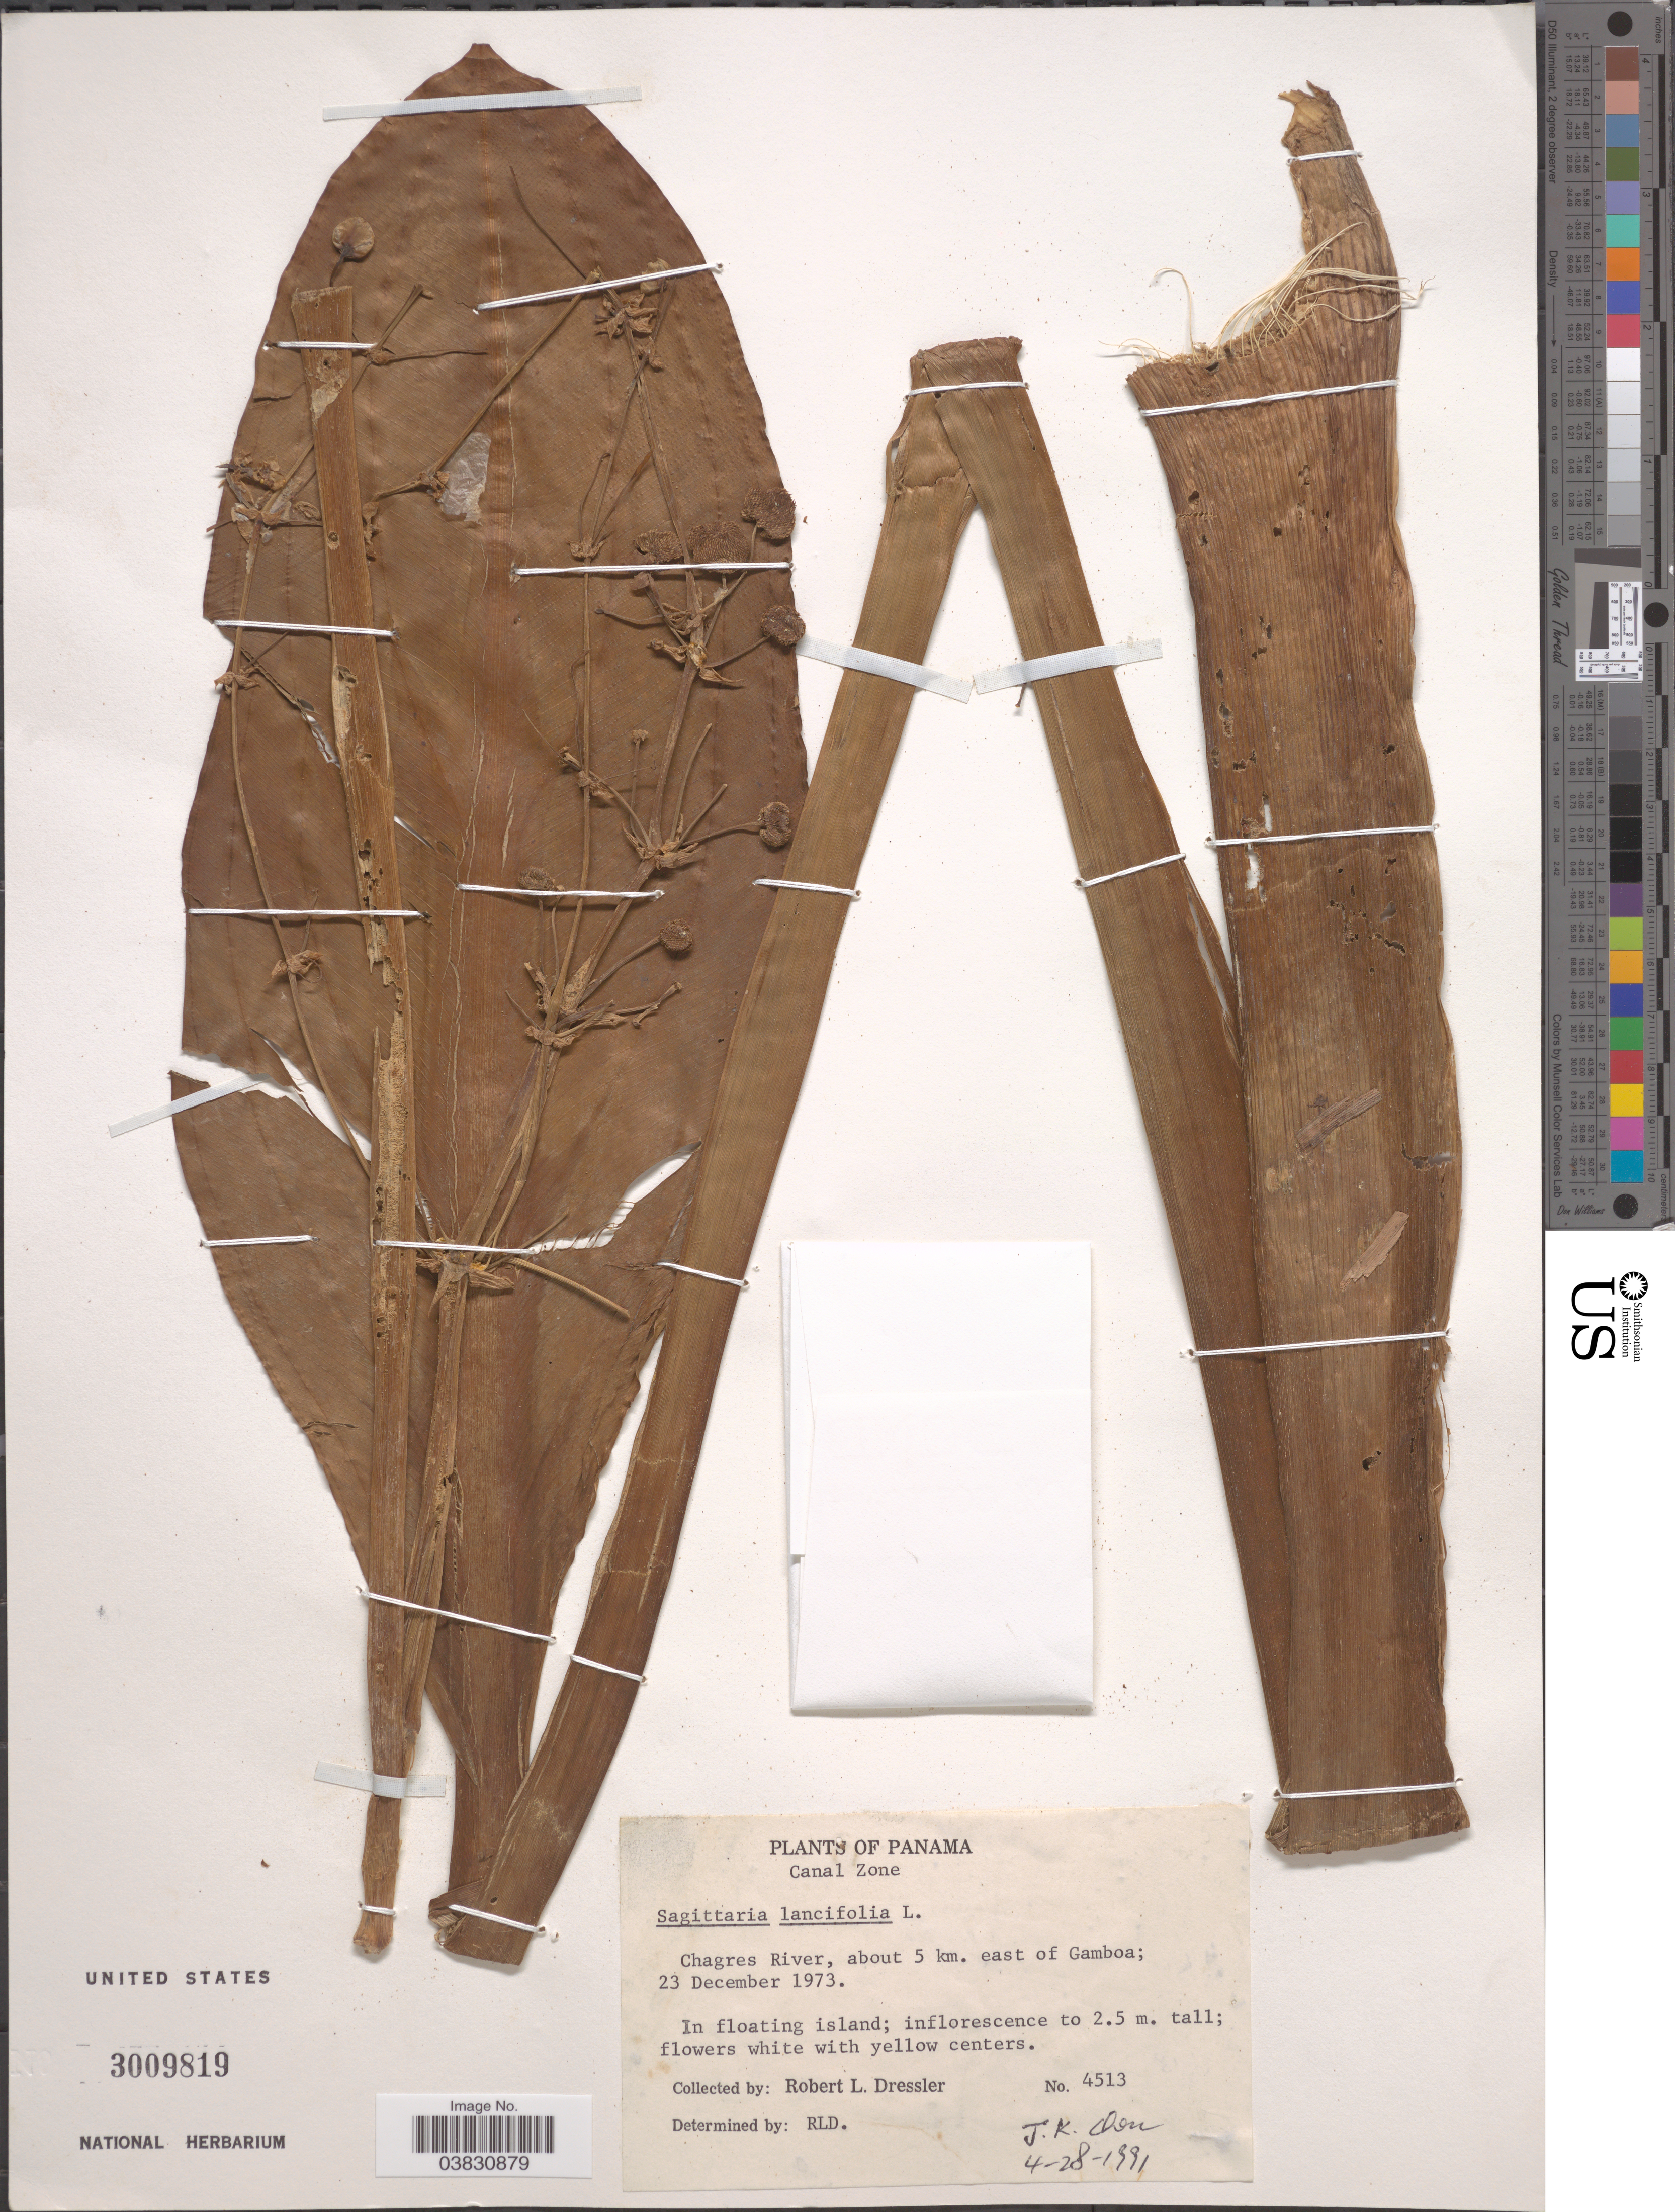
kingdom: Plantae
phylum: Tracheophyta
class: Liliopsida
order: Alismatales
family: Alismataceae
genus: Sagittaria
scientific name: Sagittaria lancifolia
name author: L.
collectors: R. Dressler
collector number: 4513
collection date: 1973-12-23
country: Panama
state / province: Colón / Panamá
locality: Canal Zone. Chagres River, about 5 km. east of Gamboa; In floating island.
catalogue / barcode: US 3009819